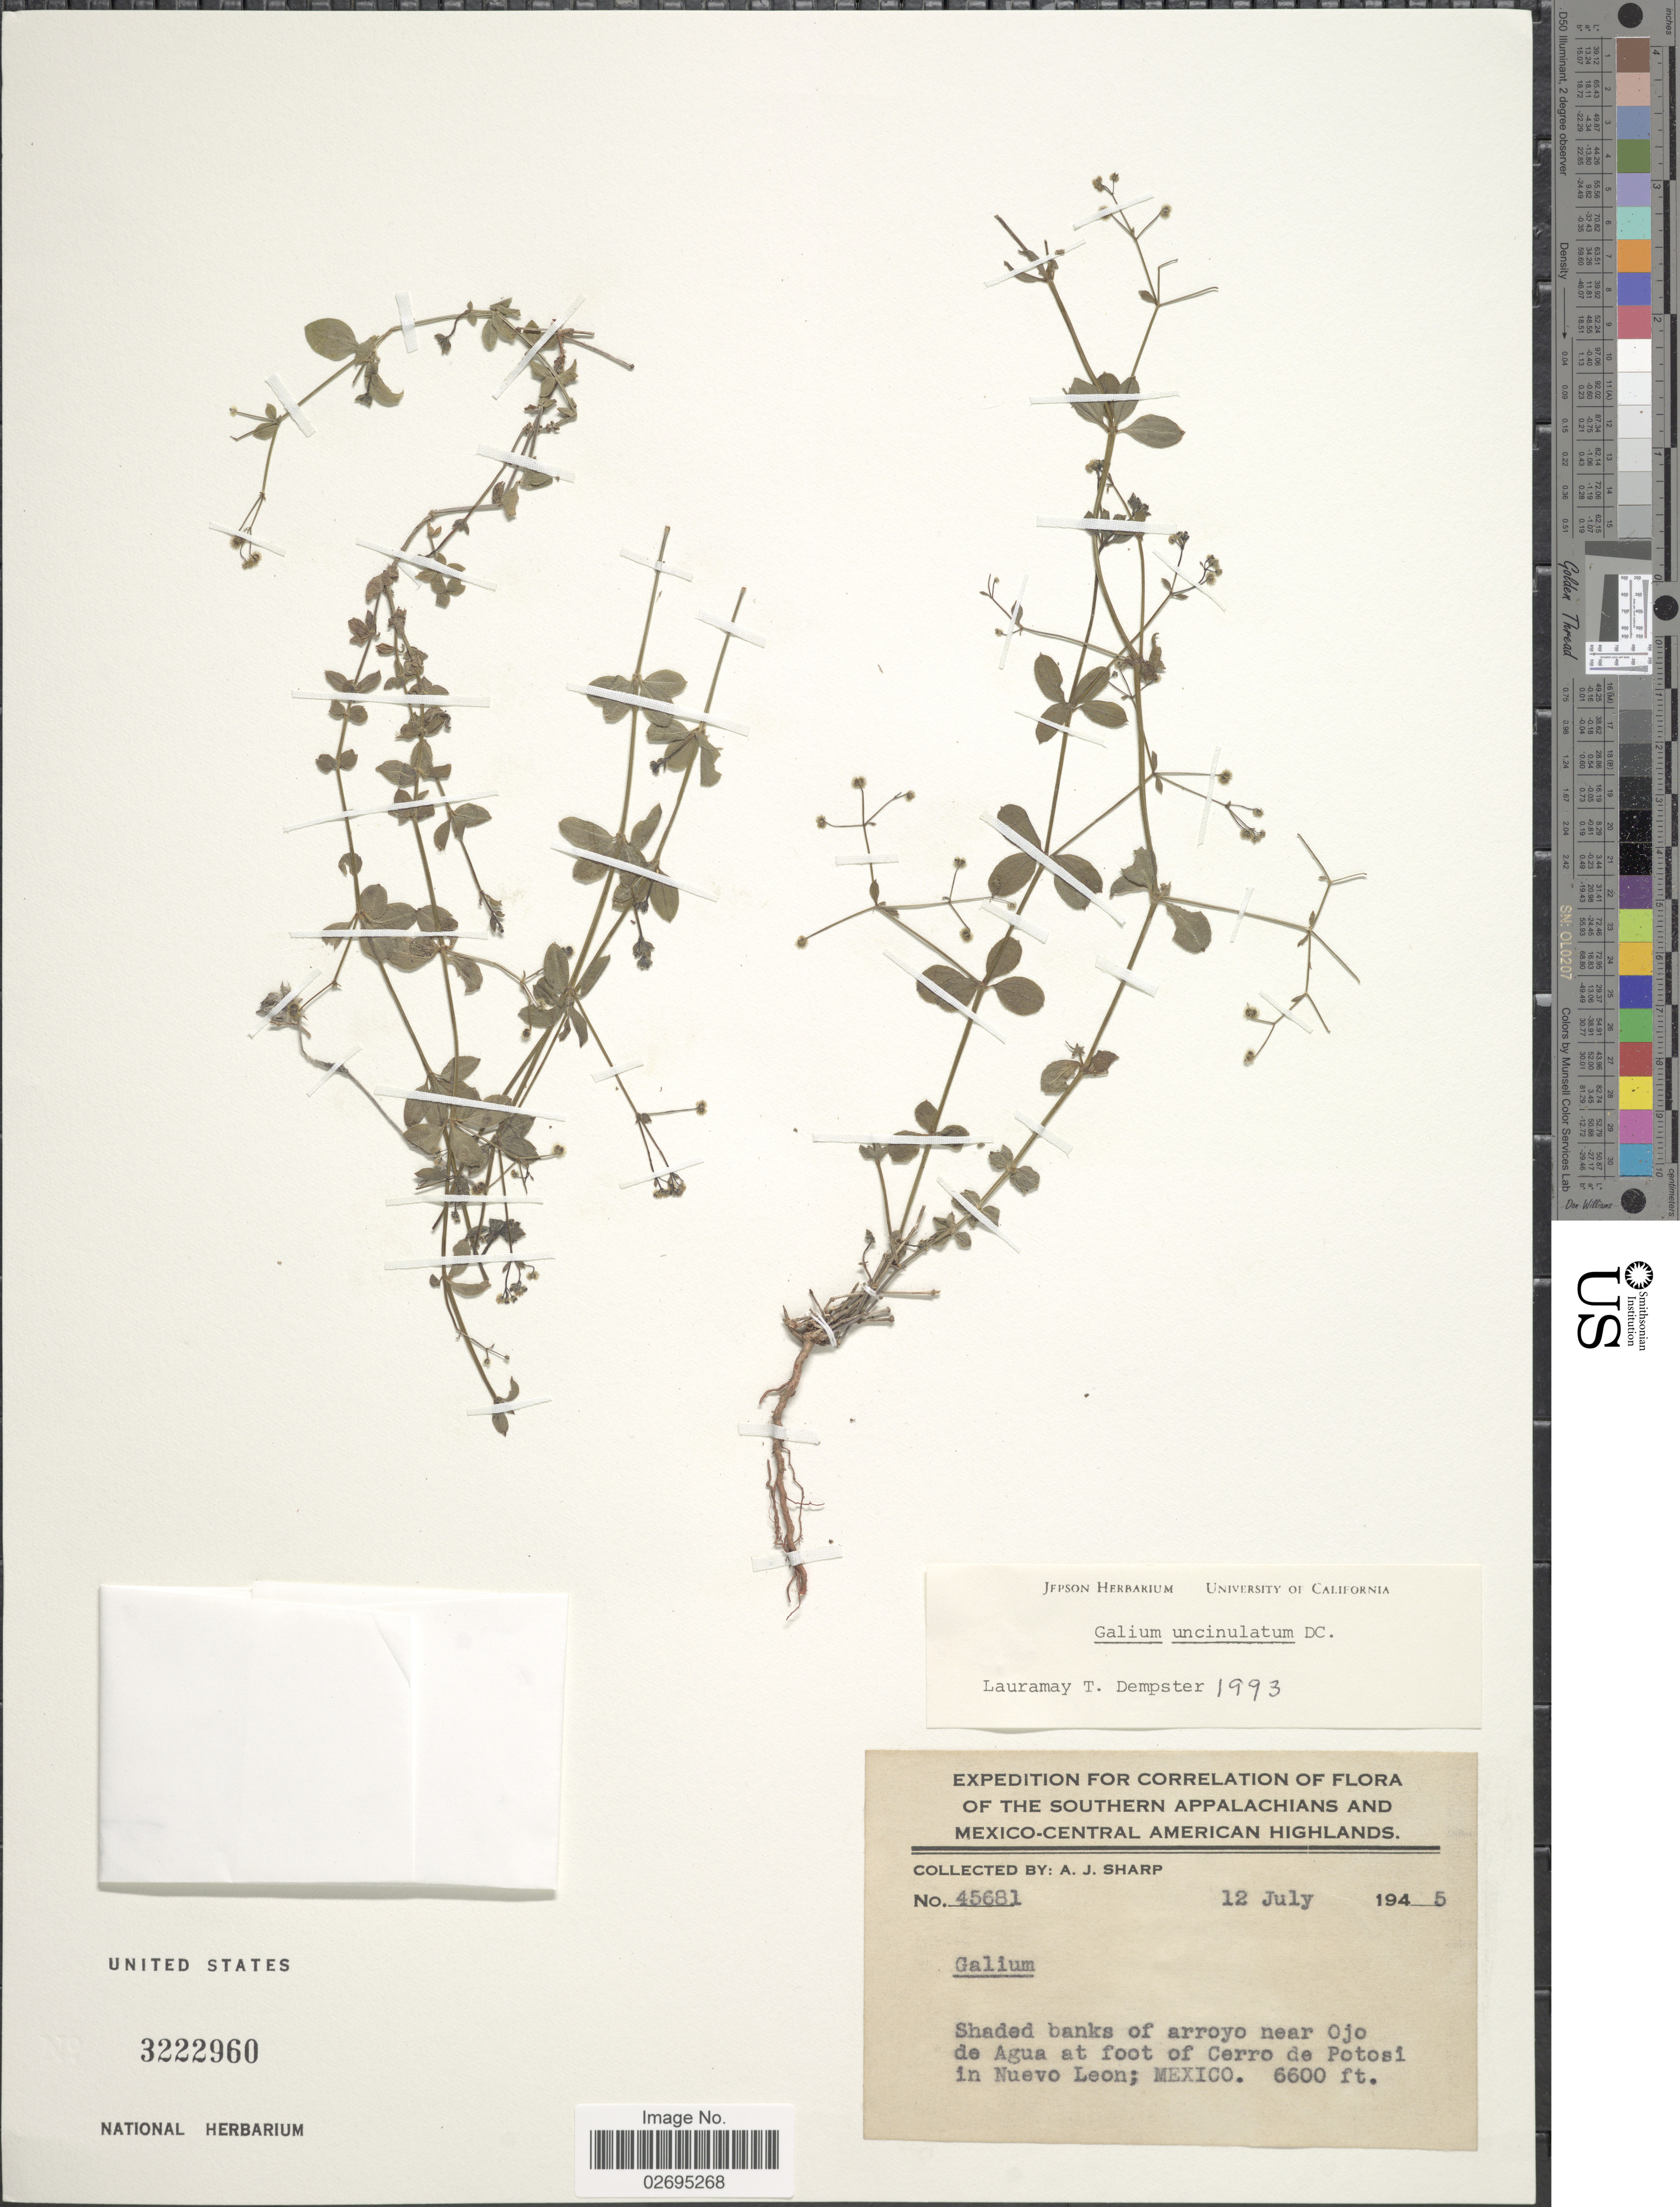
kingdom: Plantae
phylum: Tracheophyta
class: Magnoliopsida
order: Gentianales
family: Rubiaceae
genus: Galium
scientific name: Galium uncinulatum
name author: DC.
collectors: A. J. Sharp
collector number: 45681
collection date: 1945-07-12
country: Mexico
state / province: Nuevo León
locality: The Southern Appalachians and Mexico Central American Highlands, Shaded banks of arroyo near Ojo de Agua at foot of Cerro de Potosi in Nuevo Leon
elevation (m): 2012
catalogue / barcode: US 3222960